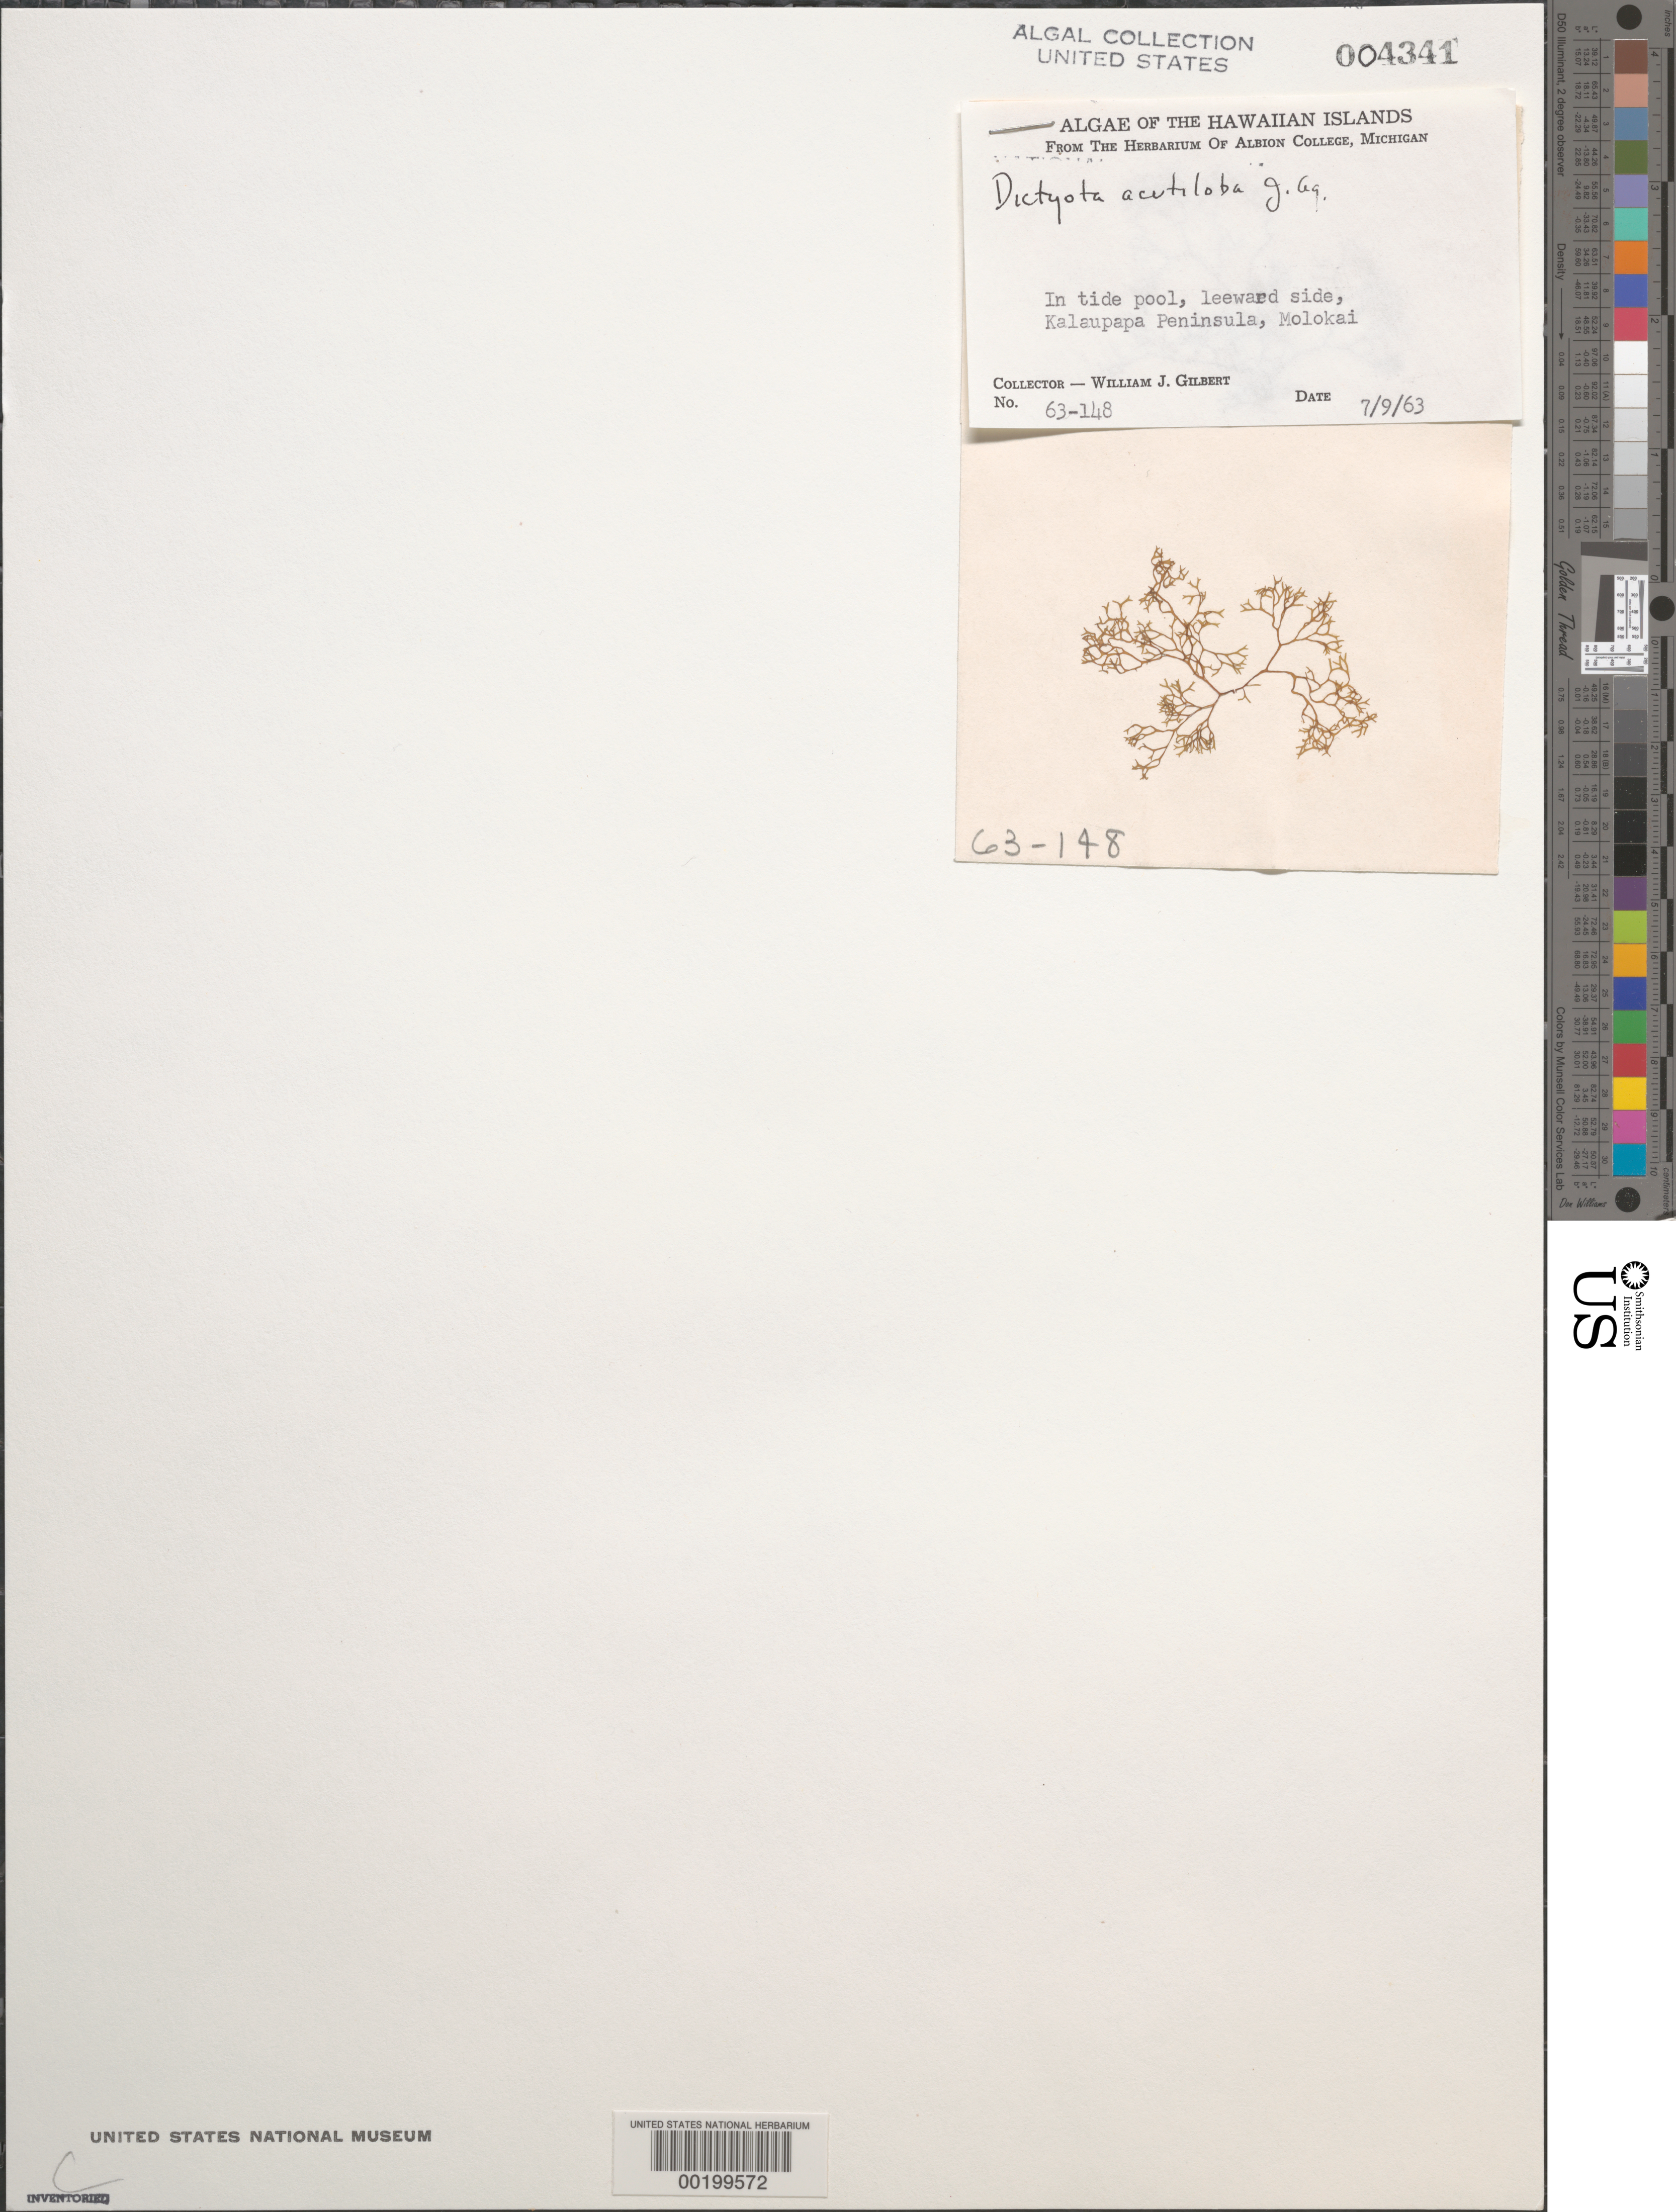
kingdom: Chromista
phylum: Ochrophyta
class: Phaeophyceae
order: Dictyotales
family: Dictyotaceae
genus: Dictyota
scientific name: Dictyota acutiloba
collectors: W. J. Gilbert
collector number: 63-148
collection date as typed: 09 Jul 1963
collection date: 1963-07-09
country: United States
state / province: Hawaii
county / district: Maui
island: Moloka'i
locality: Kalaupapa Peninsula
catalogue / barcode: US 4341